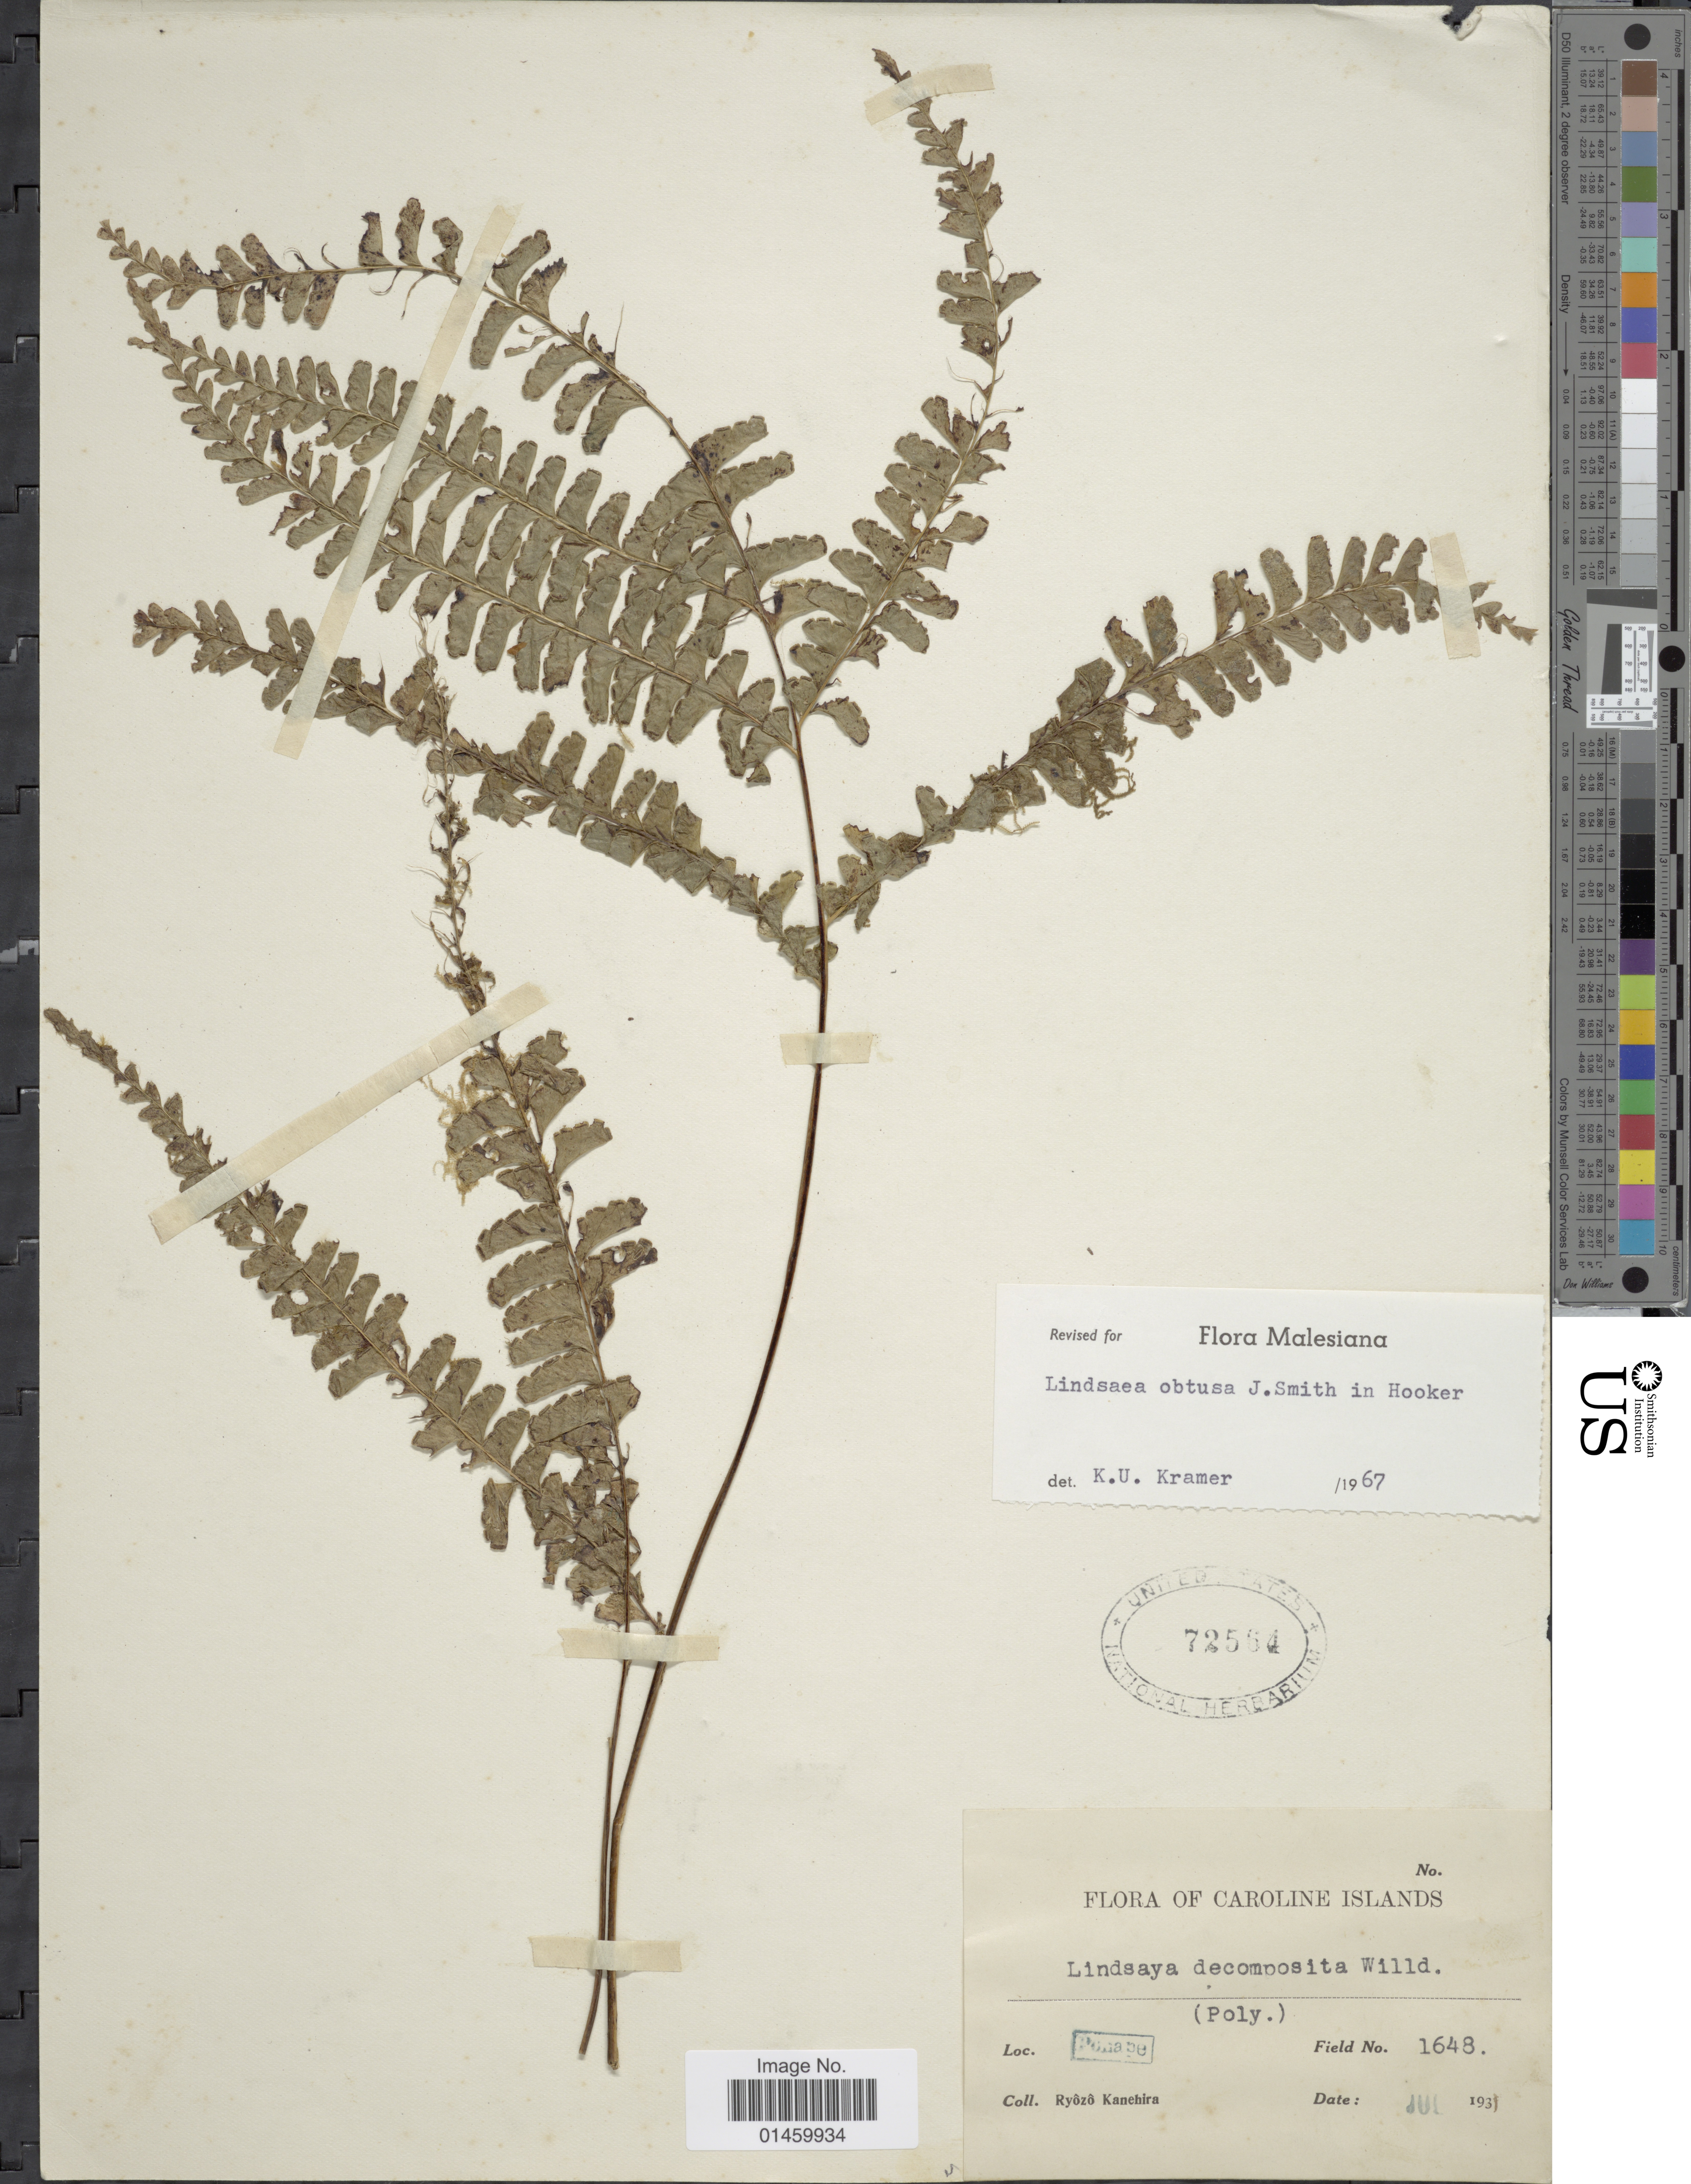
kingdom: Plantae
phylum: Tracheophyta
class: Polypodiopsida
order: Polypodiales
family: Lindsaeaceae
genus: Lindsaea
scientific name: Lindsaea obtusa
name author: J. Sm. ex Hook.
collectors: R. Kanehira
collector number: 1648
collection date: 1931-07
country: Micronesia, Federated States of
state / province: Pohnpei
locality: Caroline Islands. Ponape.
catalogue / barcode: US 72554